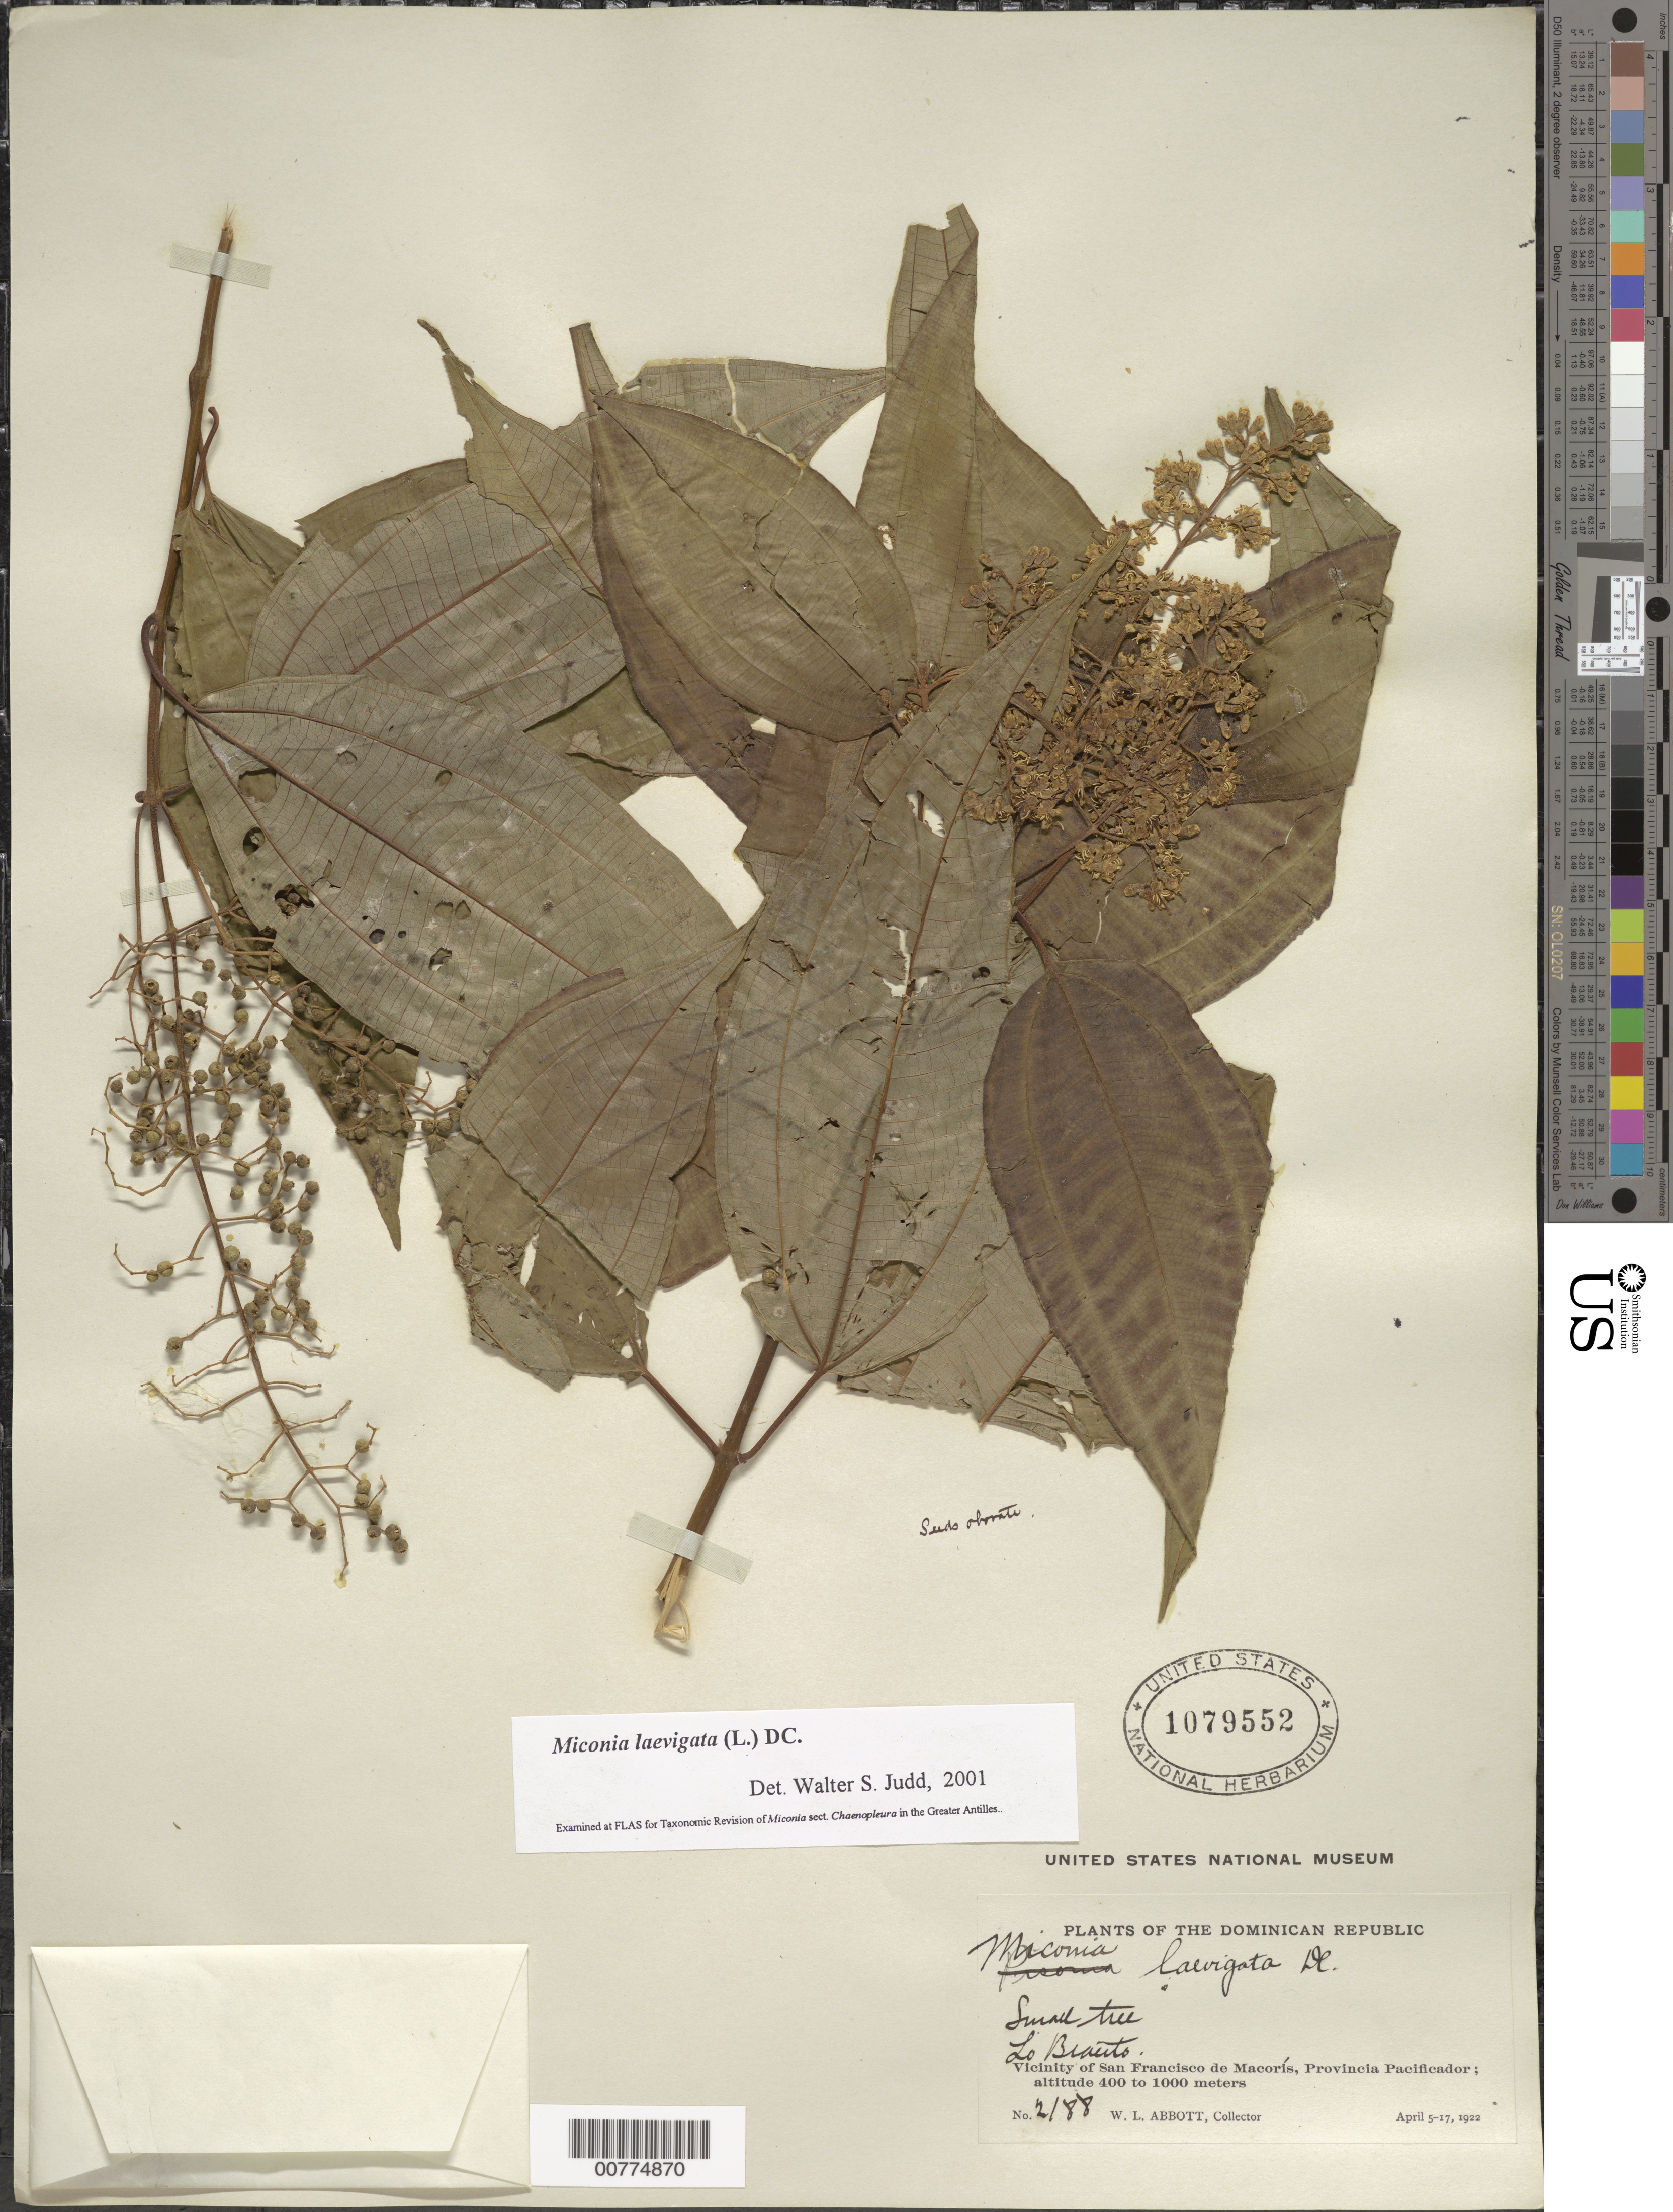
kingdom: Plantae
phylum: Tracheophyta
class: Magnoliopsida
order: Myrtales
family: Melastomataceae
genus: Miconia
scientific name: Miconia laevigata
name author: (L.) D. Don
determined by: Judd, Walter S.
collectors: W. L. Abbott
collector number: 2188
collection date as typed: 05 Apr 1922 to 17 Apr 1922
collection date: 1922-04-05/1922-04-17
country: Dominican Republic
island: Hispaniola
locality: Province of Pacificador?, vicinity of San Francisco de Macorís, Lo Bracito.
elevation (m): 400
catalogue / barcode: US 1079552